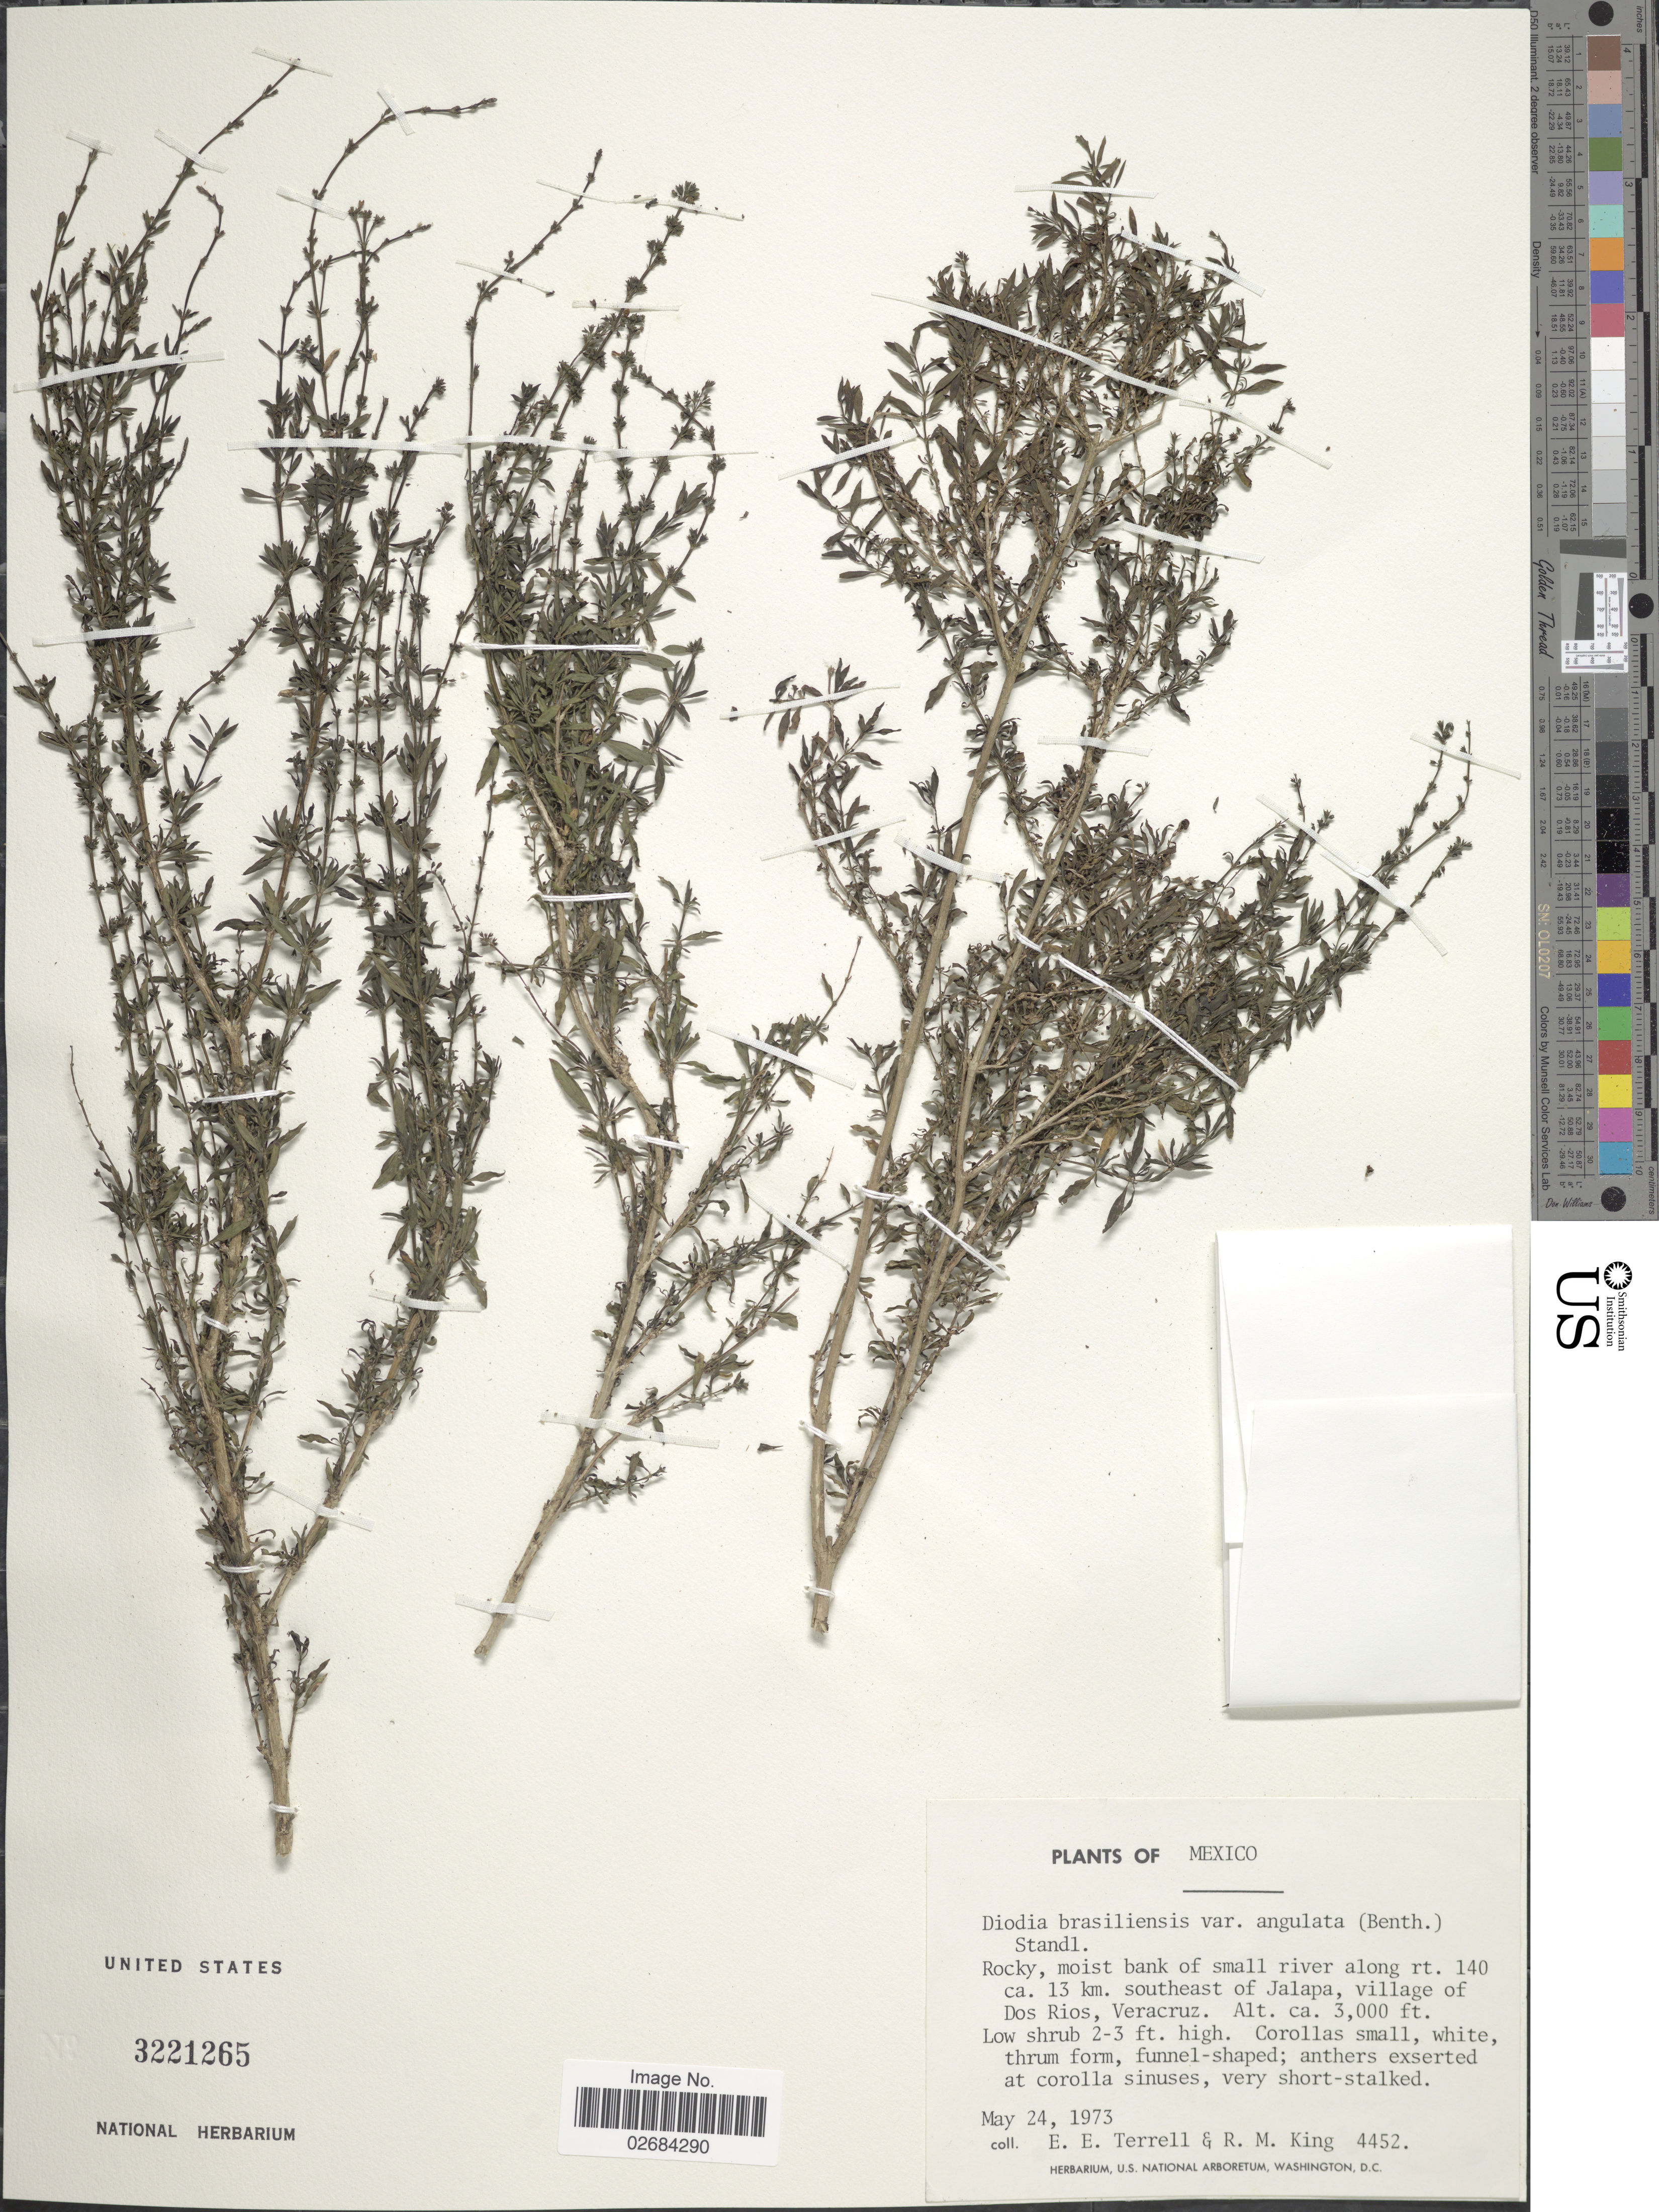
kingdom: Plantae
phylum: Tracheophyta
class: Magnoliopsida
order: Gentianales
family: Rubiaceae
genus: Diodia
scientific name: Diodia brasiliensis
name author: Spreng.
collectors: E. E. Terrell & R. M. King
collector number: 4452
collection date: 1973-05-24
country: Mexico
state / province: Veracruz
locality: Along rt. 140 ca. 13 km. southeast of Jalapa, village of Dos Rios, Veracruz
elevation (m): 914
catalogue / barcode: US 3221265